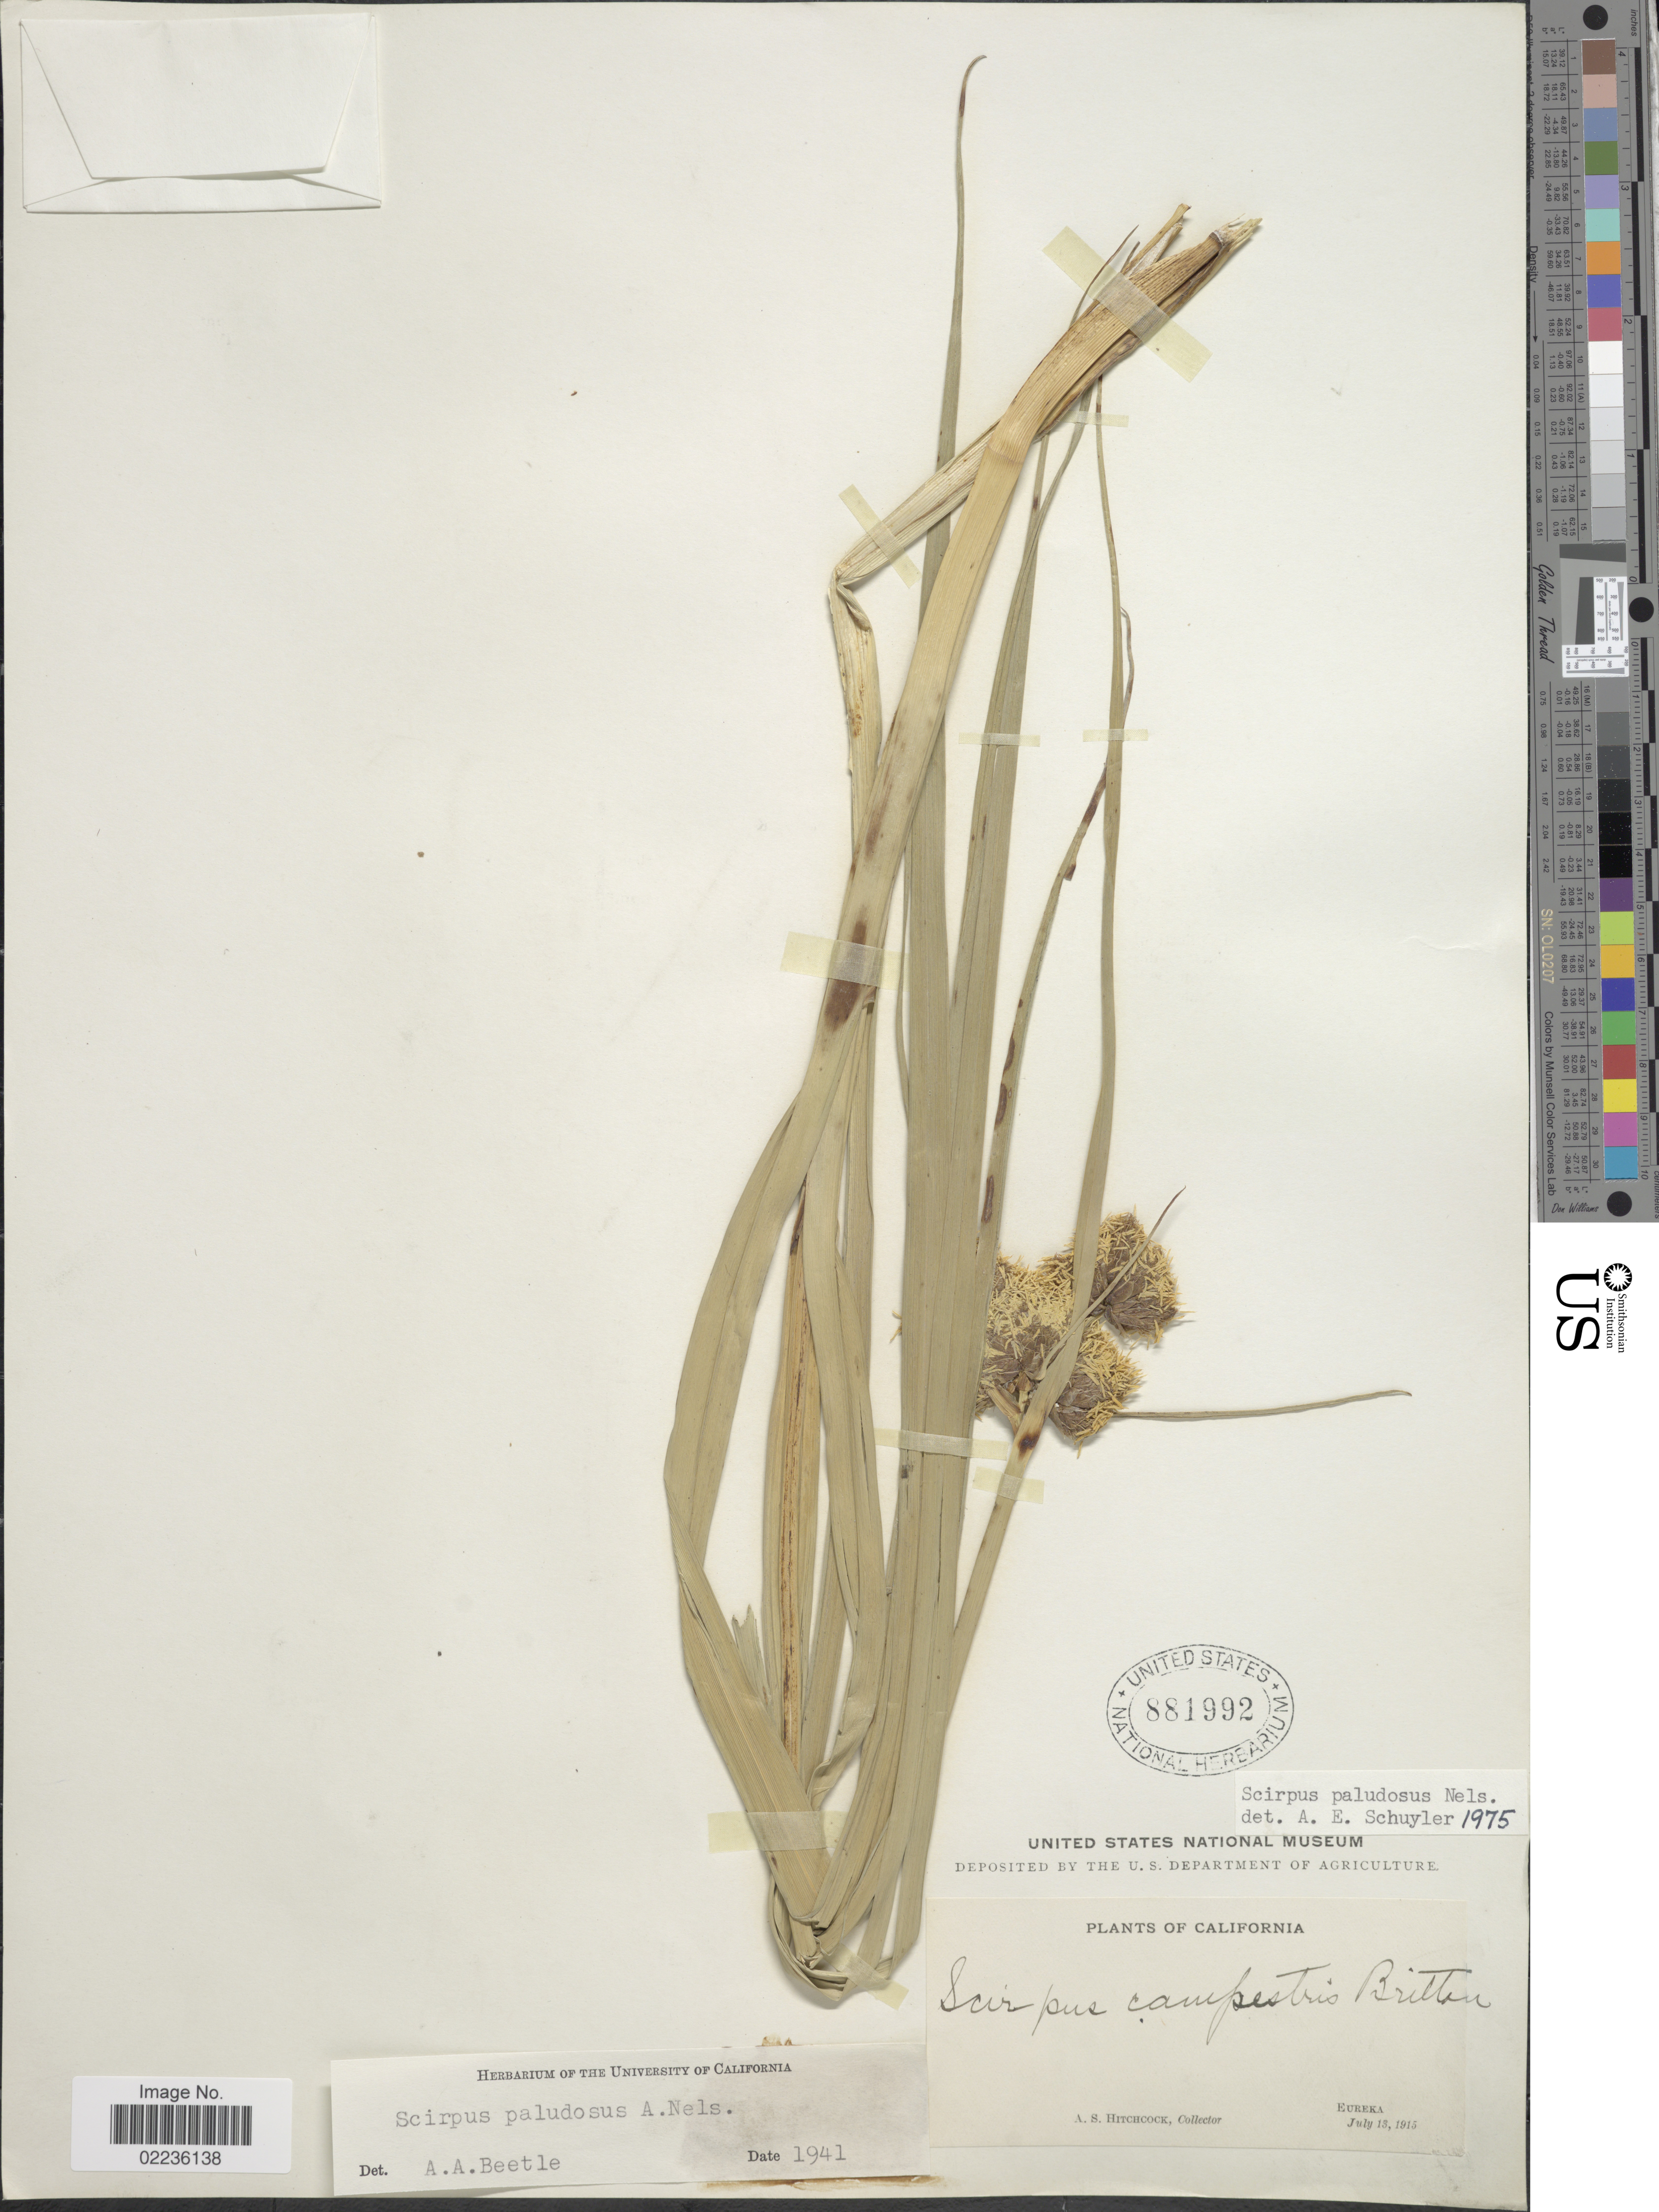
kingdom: Plantae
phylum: Tracheophyta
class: Liliopsida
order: Poales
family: Cyperaceae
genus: Bolboschoenus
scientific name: Bolboschoenus maritimus subsp. paludosus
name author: (A. Nelson) T. Koyama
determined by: Strong, M. T., (US), Smithsonian Institution - National Museum of Natural History (UNITED STATES)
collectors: A. S. Hitchcock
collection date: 1915-07-13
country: United States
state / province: California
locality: Eureka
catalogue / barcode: US 881992